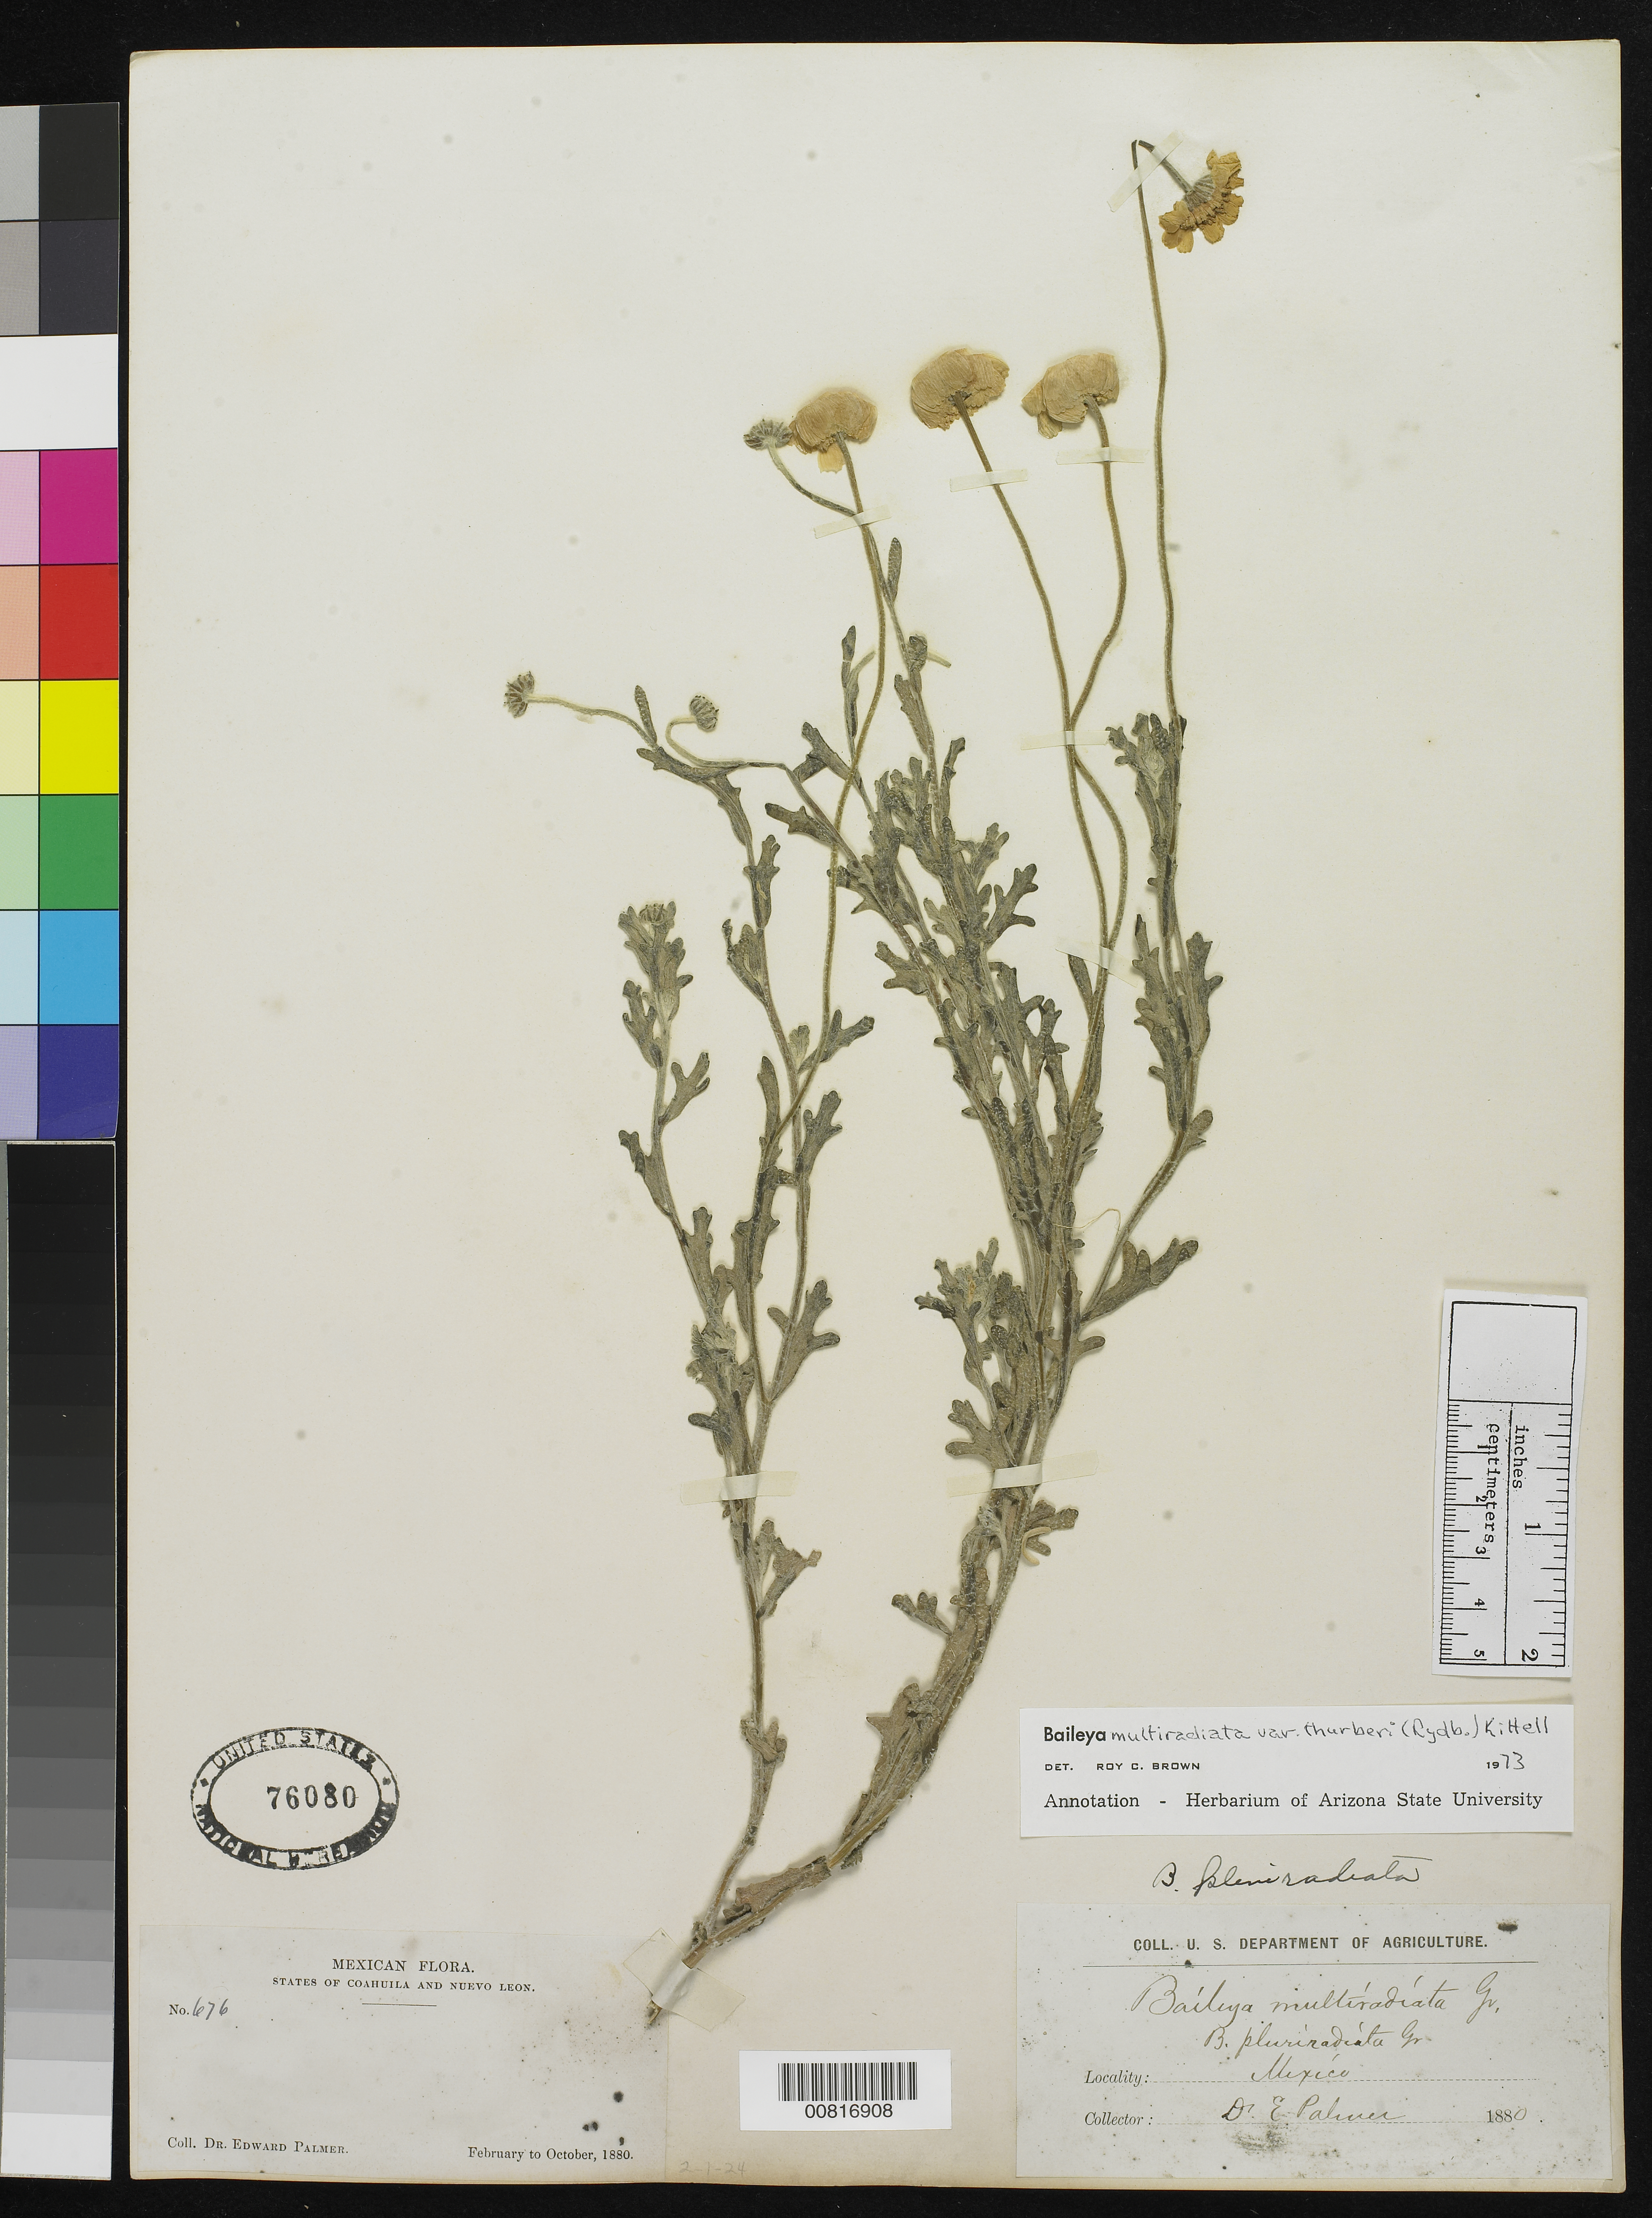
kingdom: Plantae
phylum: Tracheophyta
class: Magnoliopsida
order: Asterales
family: Asteraceae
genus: Baileya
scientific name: Baileya multiradiata var. thurberi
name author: (Rydb.) Kittell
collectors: E. Palmer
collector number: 676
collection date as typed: Feb 1880 to -- Oct 1880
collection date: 1880-02/1880-10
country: Mexico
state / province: Coahuila / Nuevo León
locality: States of Coahuila and Nuevo León.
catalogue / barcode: US 76080